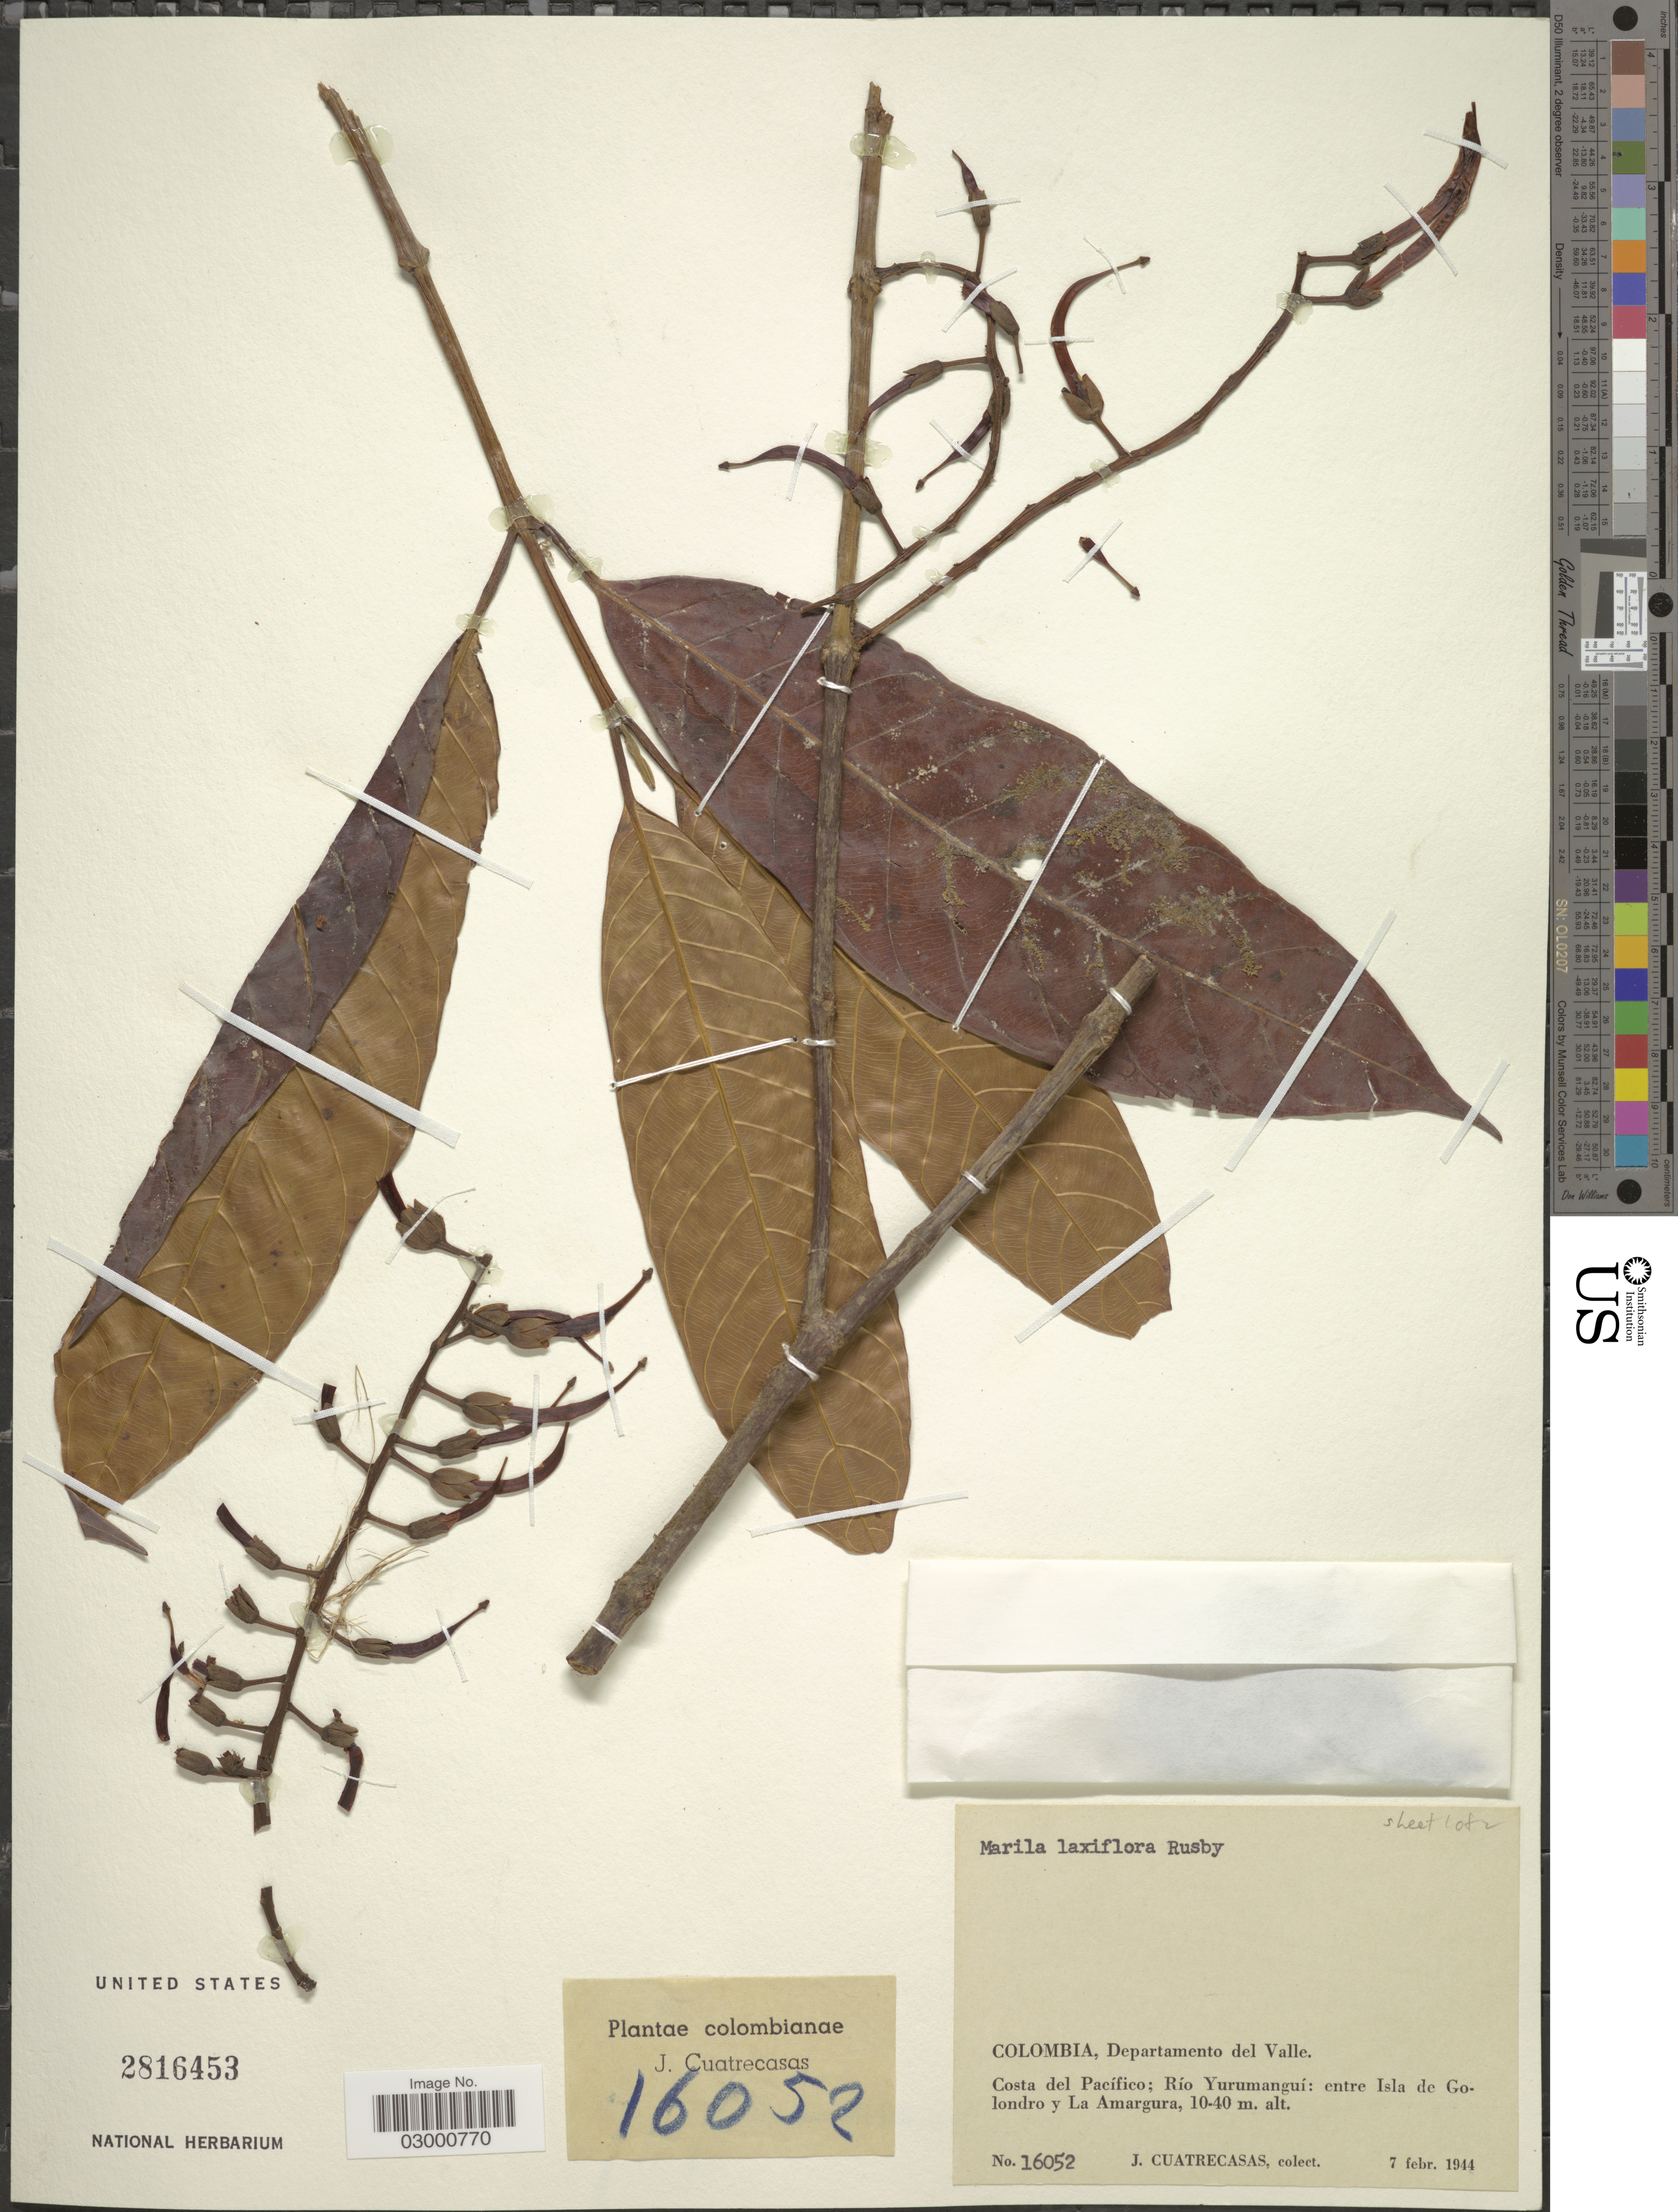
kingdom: Plantae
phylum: Tracheophyta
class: Magnoliopsida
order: Malpighiales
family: Calophyllaceae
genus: Marila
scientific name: Marila laxiflora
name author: Rusby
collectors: J. Cuatrecasas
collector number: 16052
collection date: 1944-02-07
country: Colombia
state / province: Valle del Cauca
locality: Departamento del Valle. Costa del Pacífico; Río Yurumanguí: entre Isla de Golondro y La Amargura.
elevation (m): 10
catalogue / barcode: US 2816453